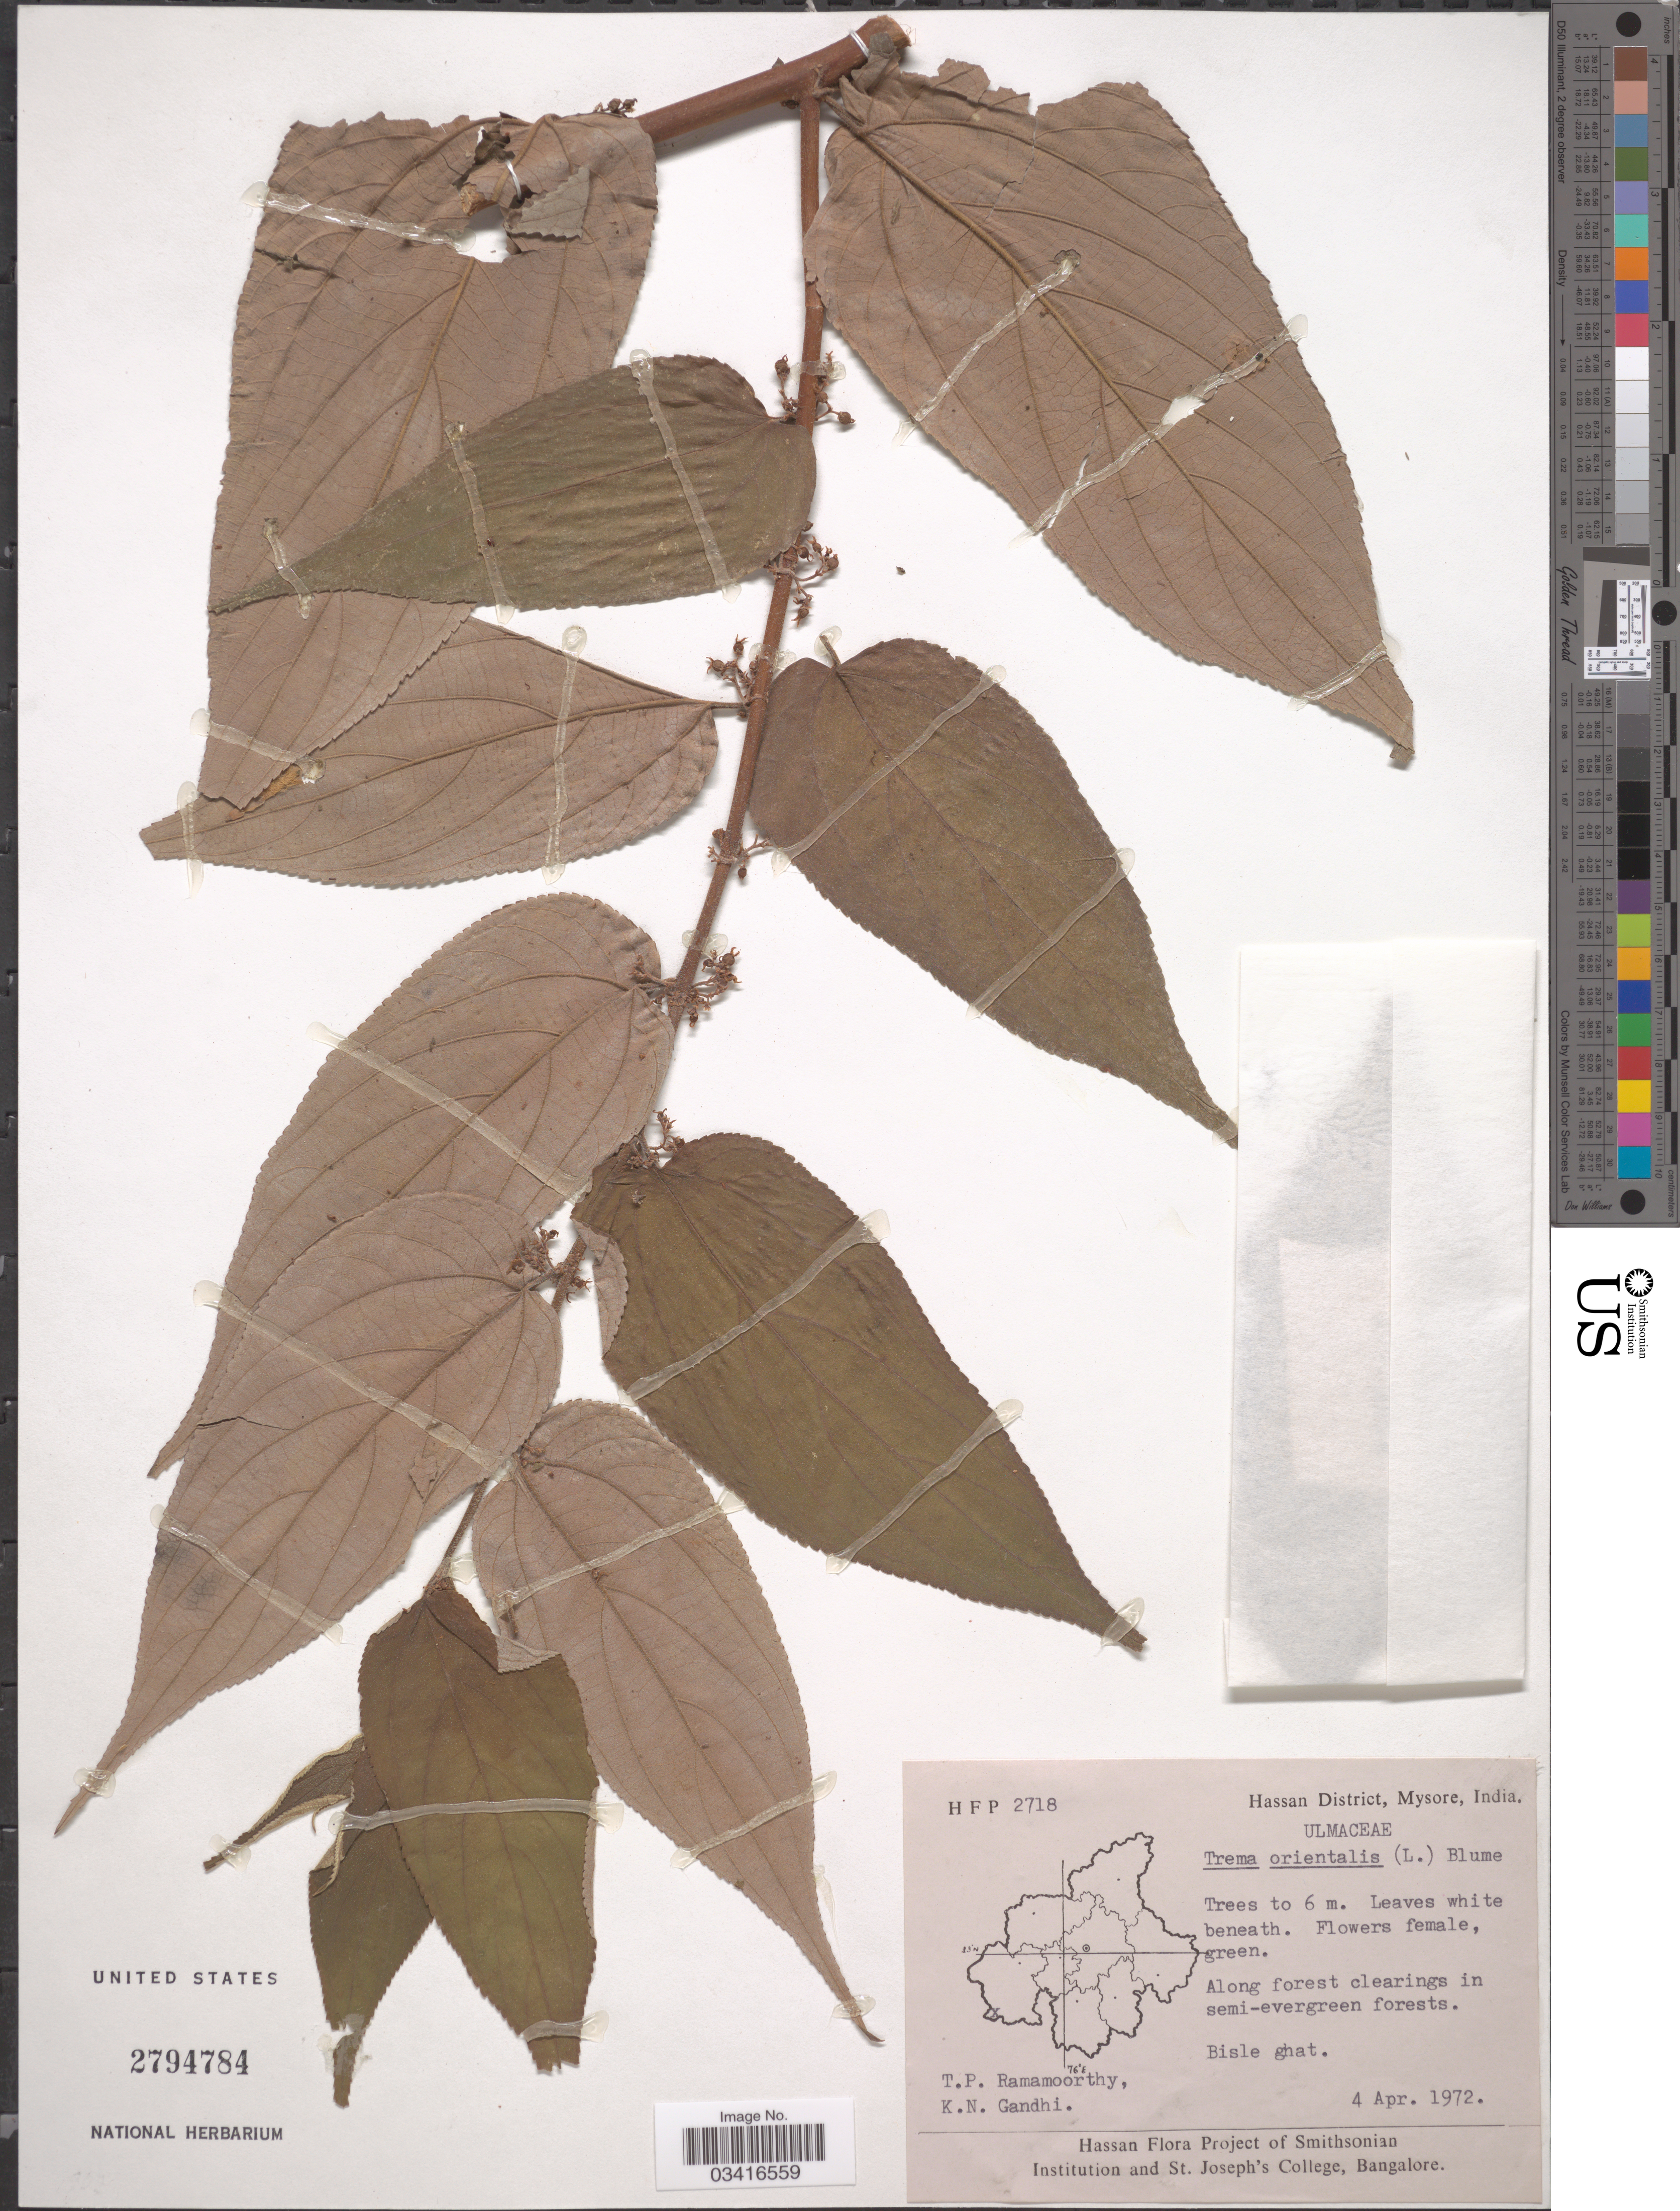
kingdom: Plantae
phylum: Tracheophyta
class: Magnoliopsida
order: Rosales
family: Cannabaceae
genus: Trema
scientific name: Trema orientale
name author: (L.) Blume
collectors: T. P. Ramamoorthy & K. N. Gandhi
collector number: HFP 2718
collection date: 1972-04-04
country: India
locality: Hassan District, Mysore. Bisle ghat.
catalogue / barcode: US 2794784